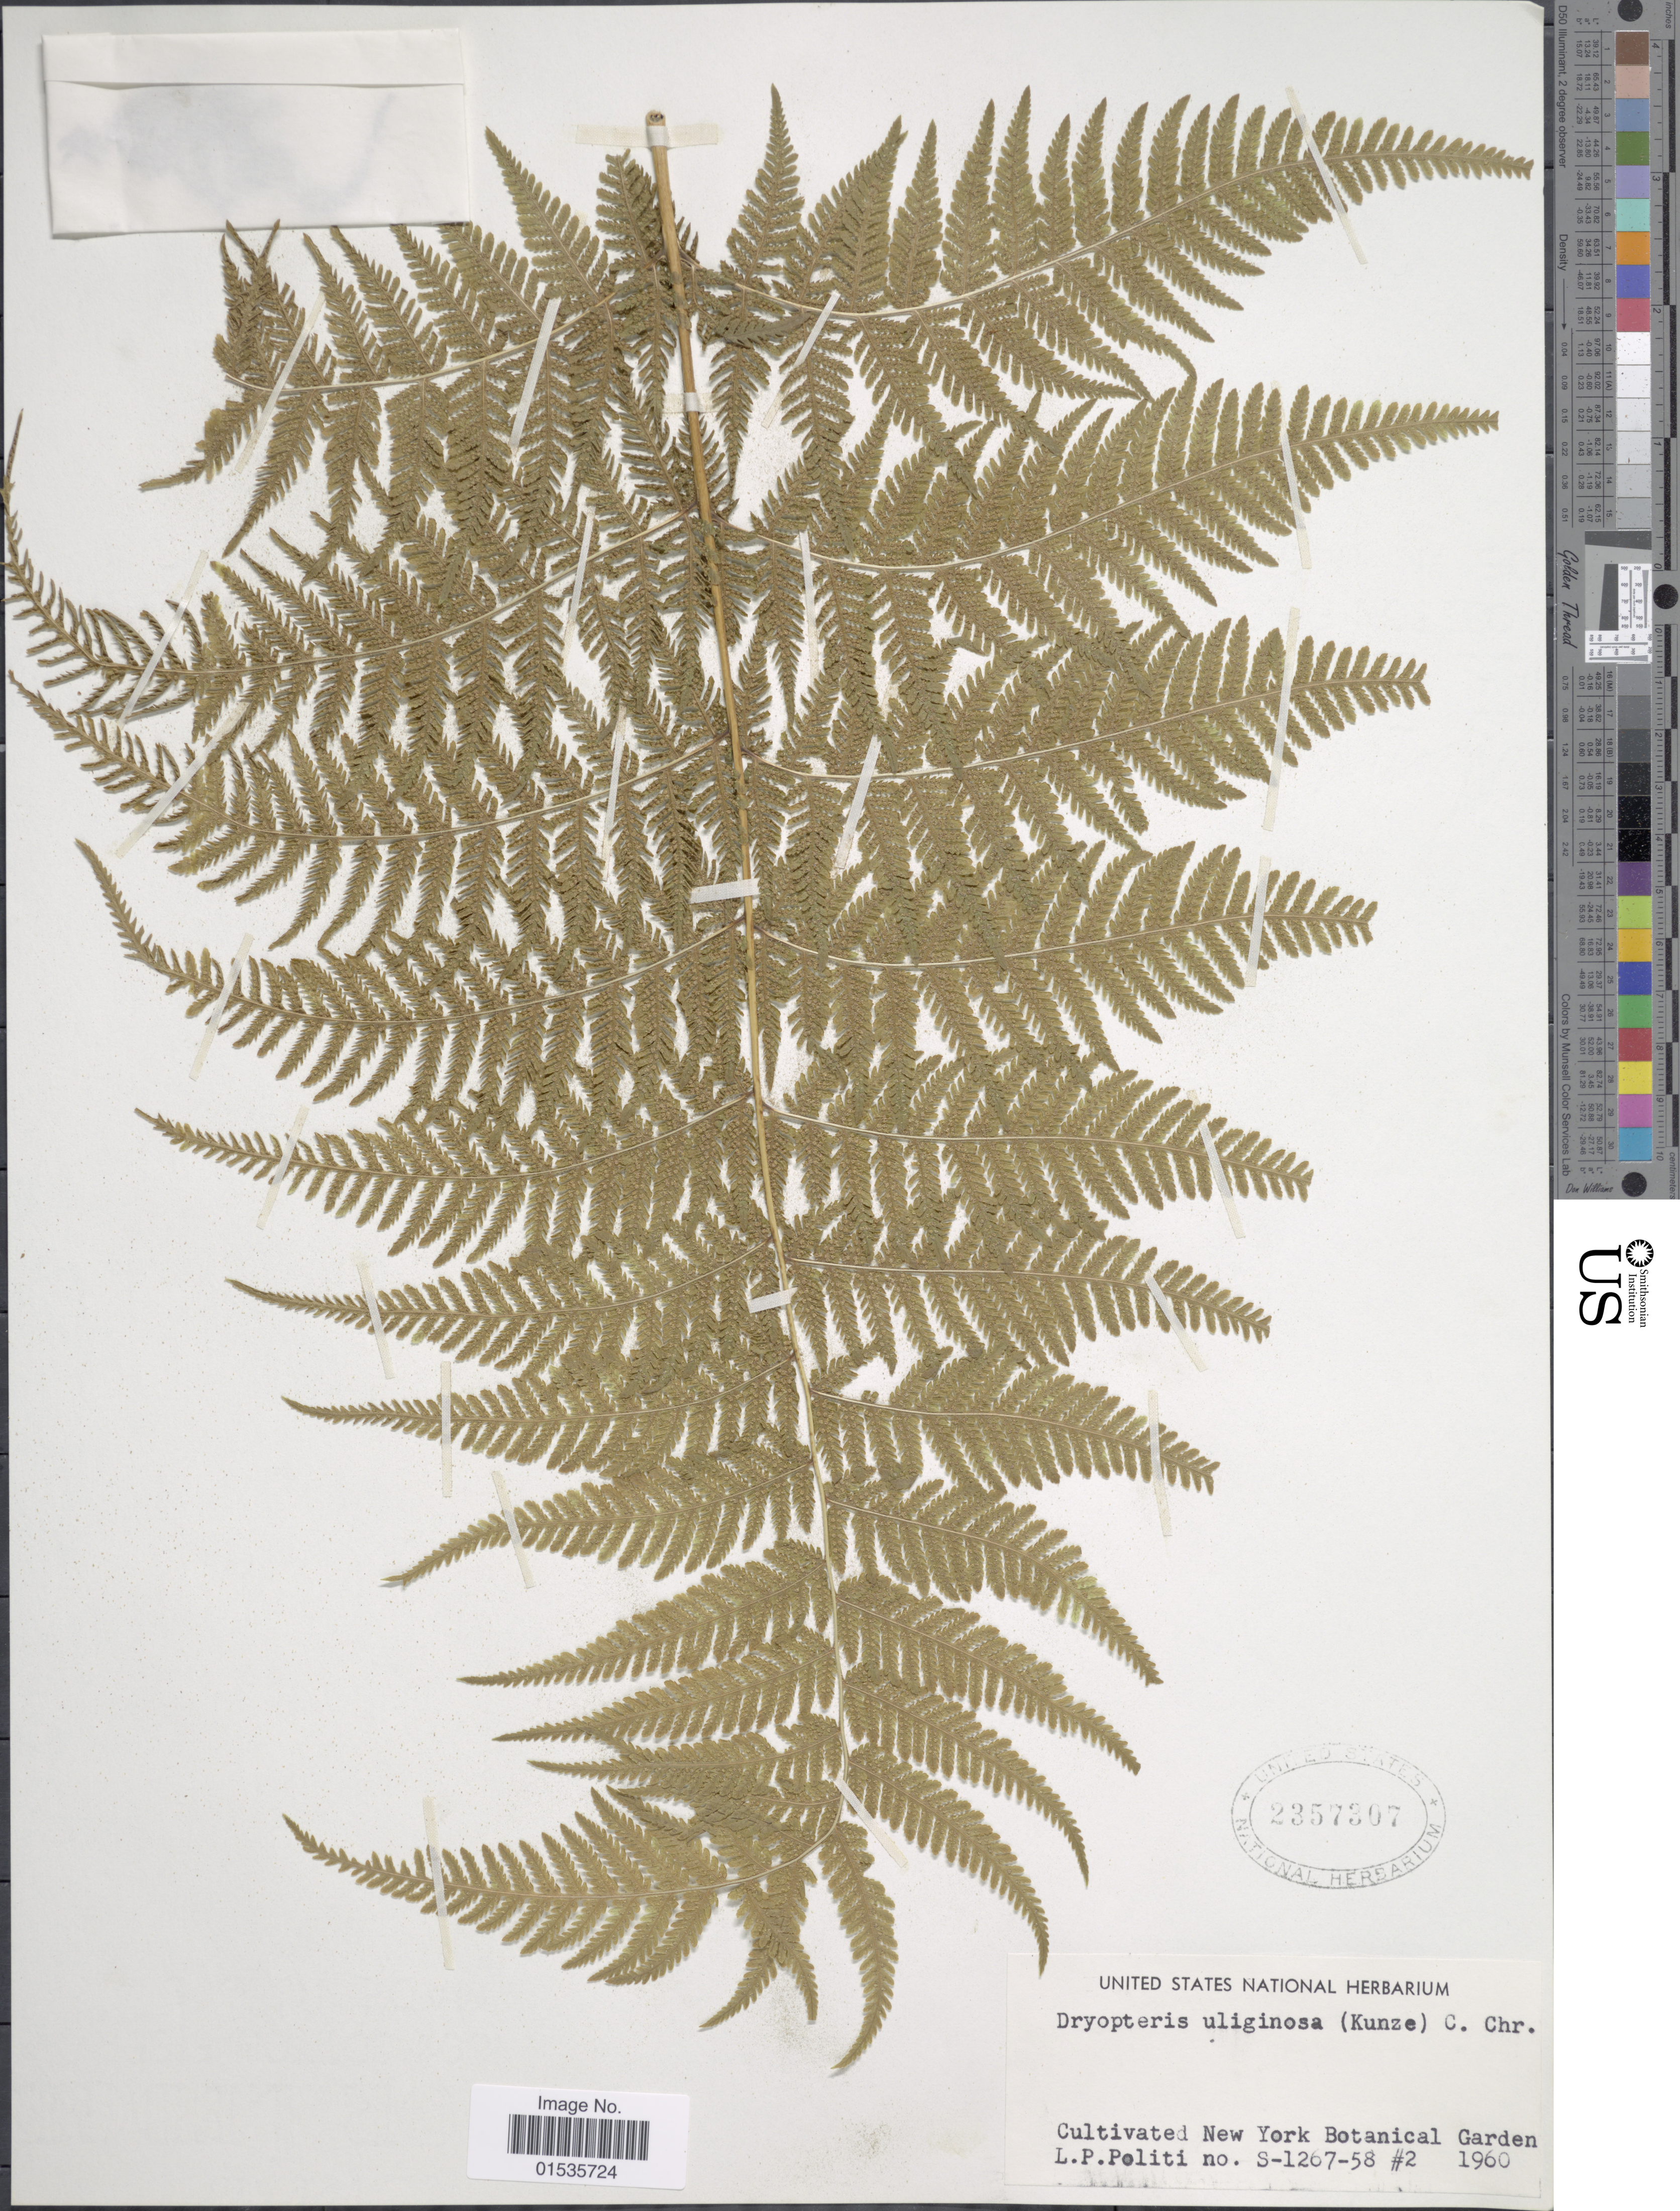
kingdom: Plantae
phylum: Tracheophyta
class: Polypodiopsida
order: Polypodiales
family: Thelypteridaceae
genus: Macrothelypteris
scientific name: Macrothelypteris torresiana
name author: (Gaudich.) Ching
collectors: L. Politi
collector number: S-1267-58/2 ?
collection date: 1960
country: United States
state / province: New York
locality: New York Botanical Garden. no. S-1267-58 #2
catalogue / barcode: US 2357307